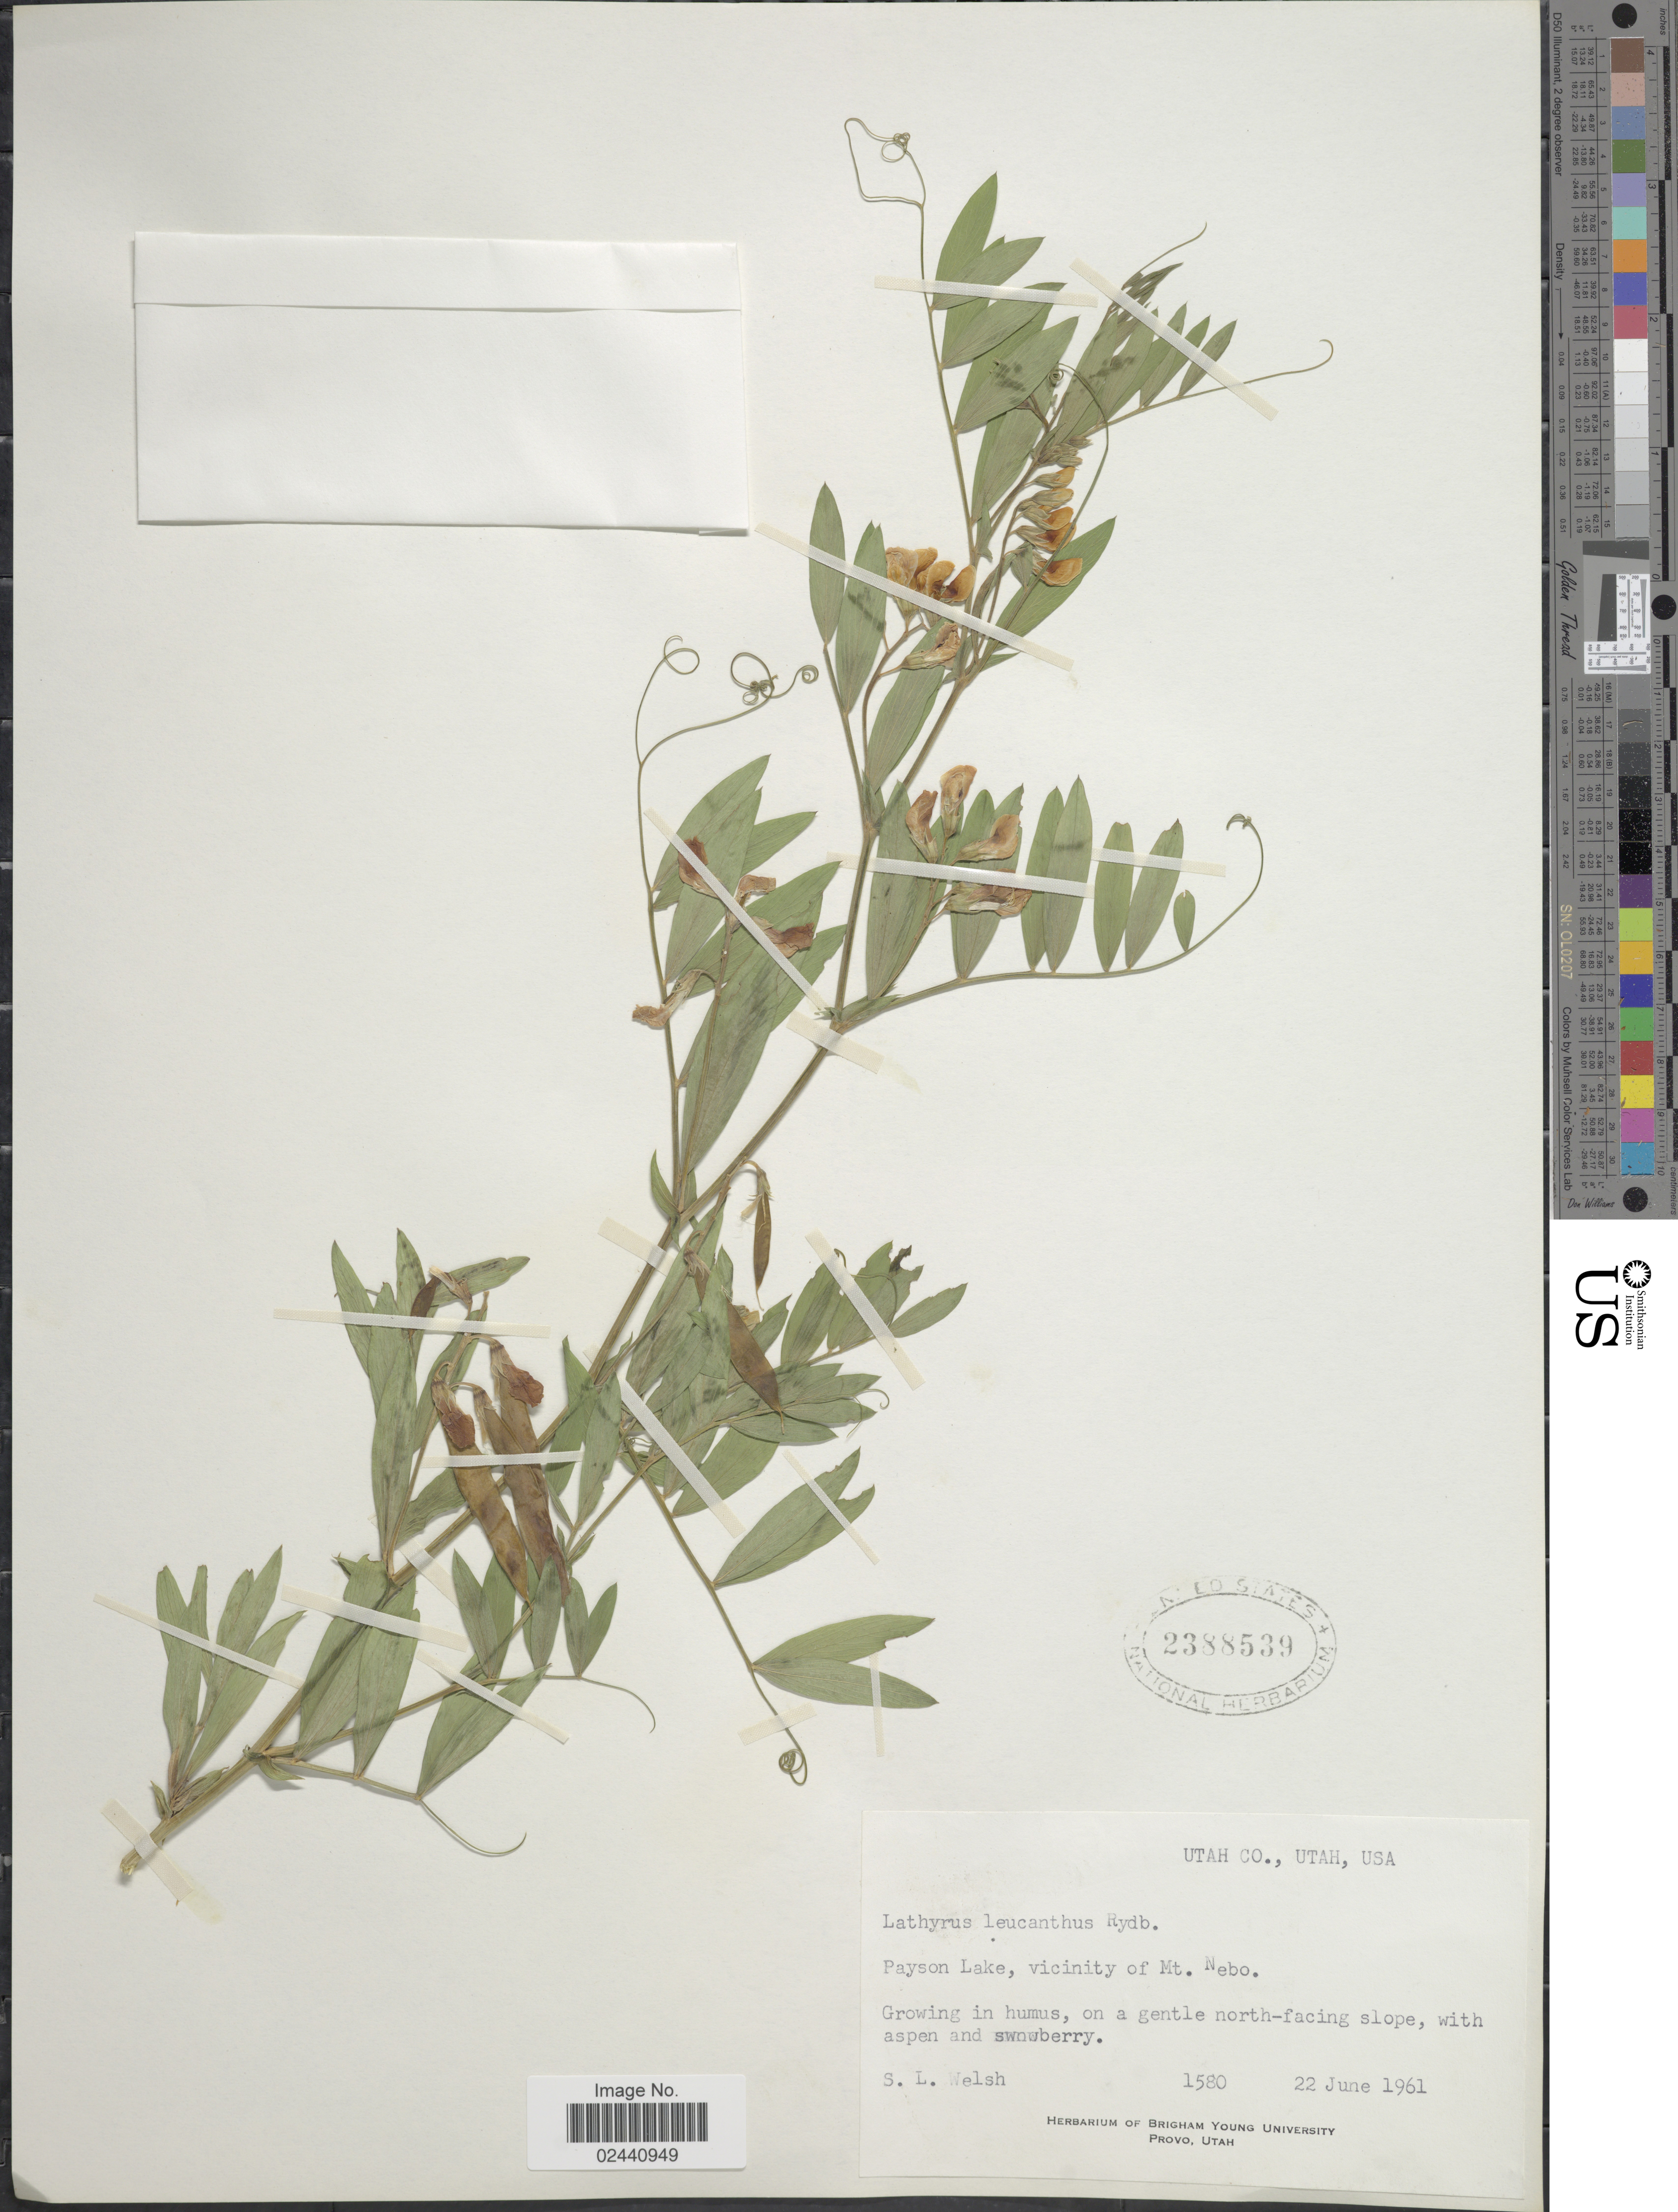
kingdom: Plantae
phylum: Tracheophyta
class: Magnoliopsida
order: Fabales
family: Fabaceae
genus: Lathyrus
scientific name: Lathyrus leucanthus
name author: Rydb.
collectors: S. Welsh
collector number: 1580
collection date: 1961-06-22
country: United States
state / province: Utah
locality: Utah Co., Payson Lake, Vicinity of Mt. Nebo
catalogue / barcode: US 2388539